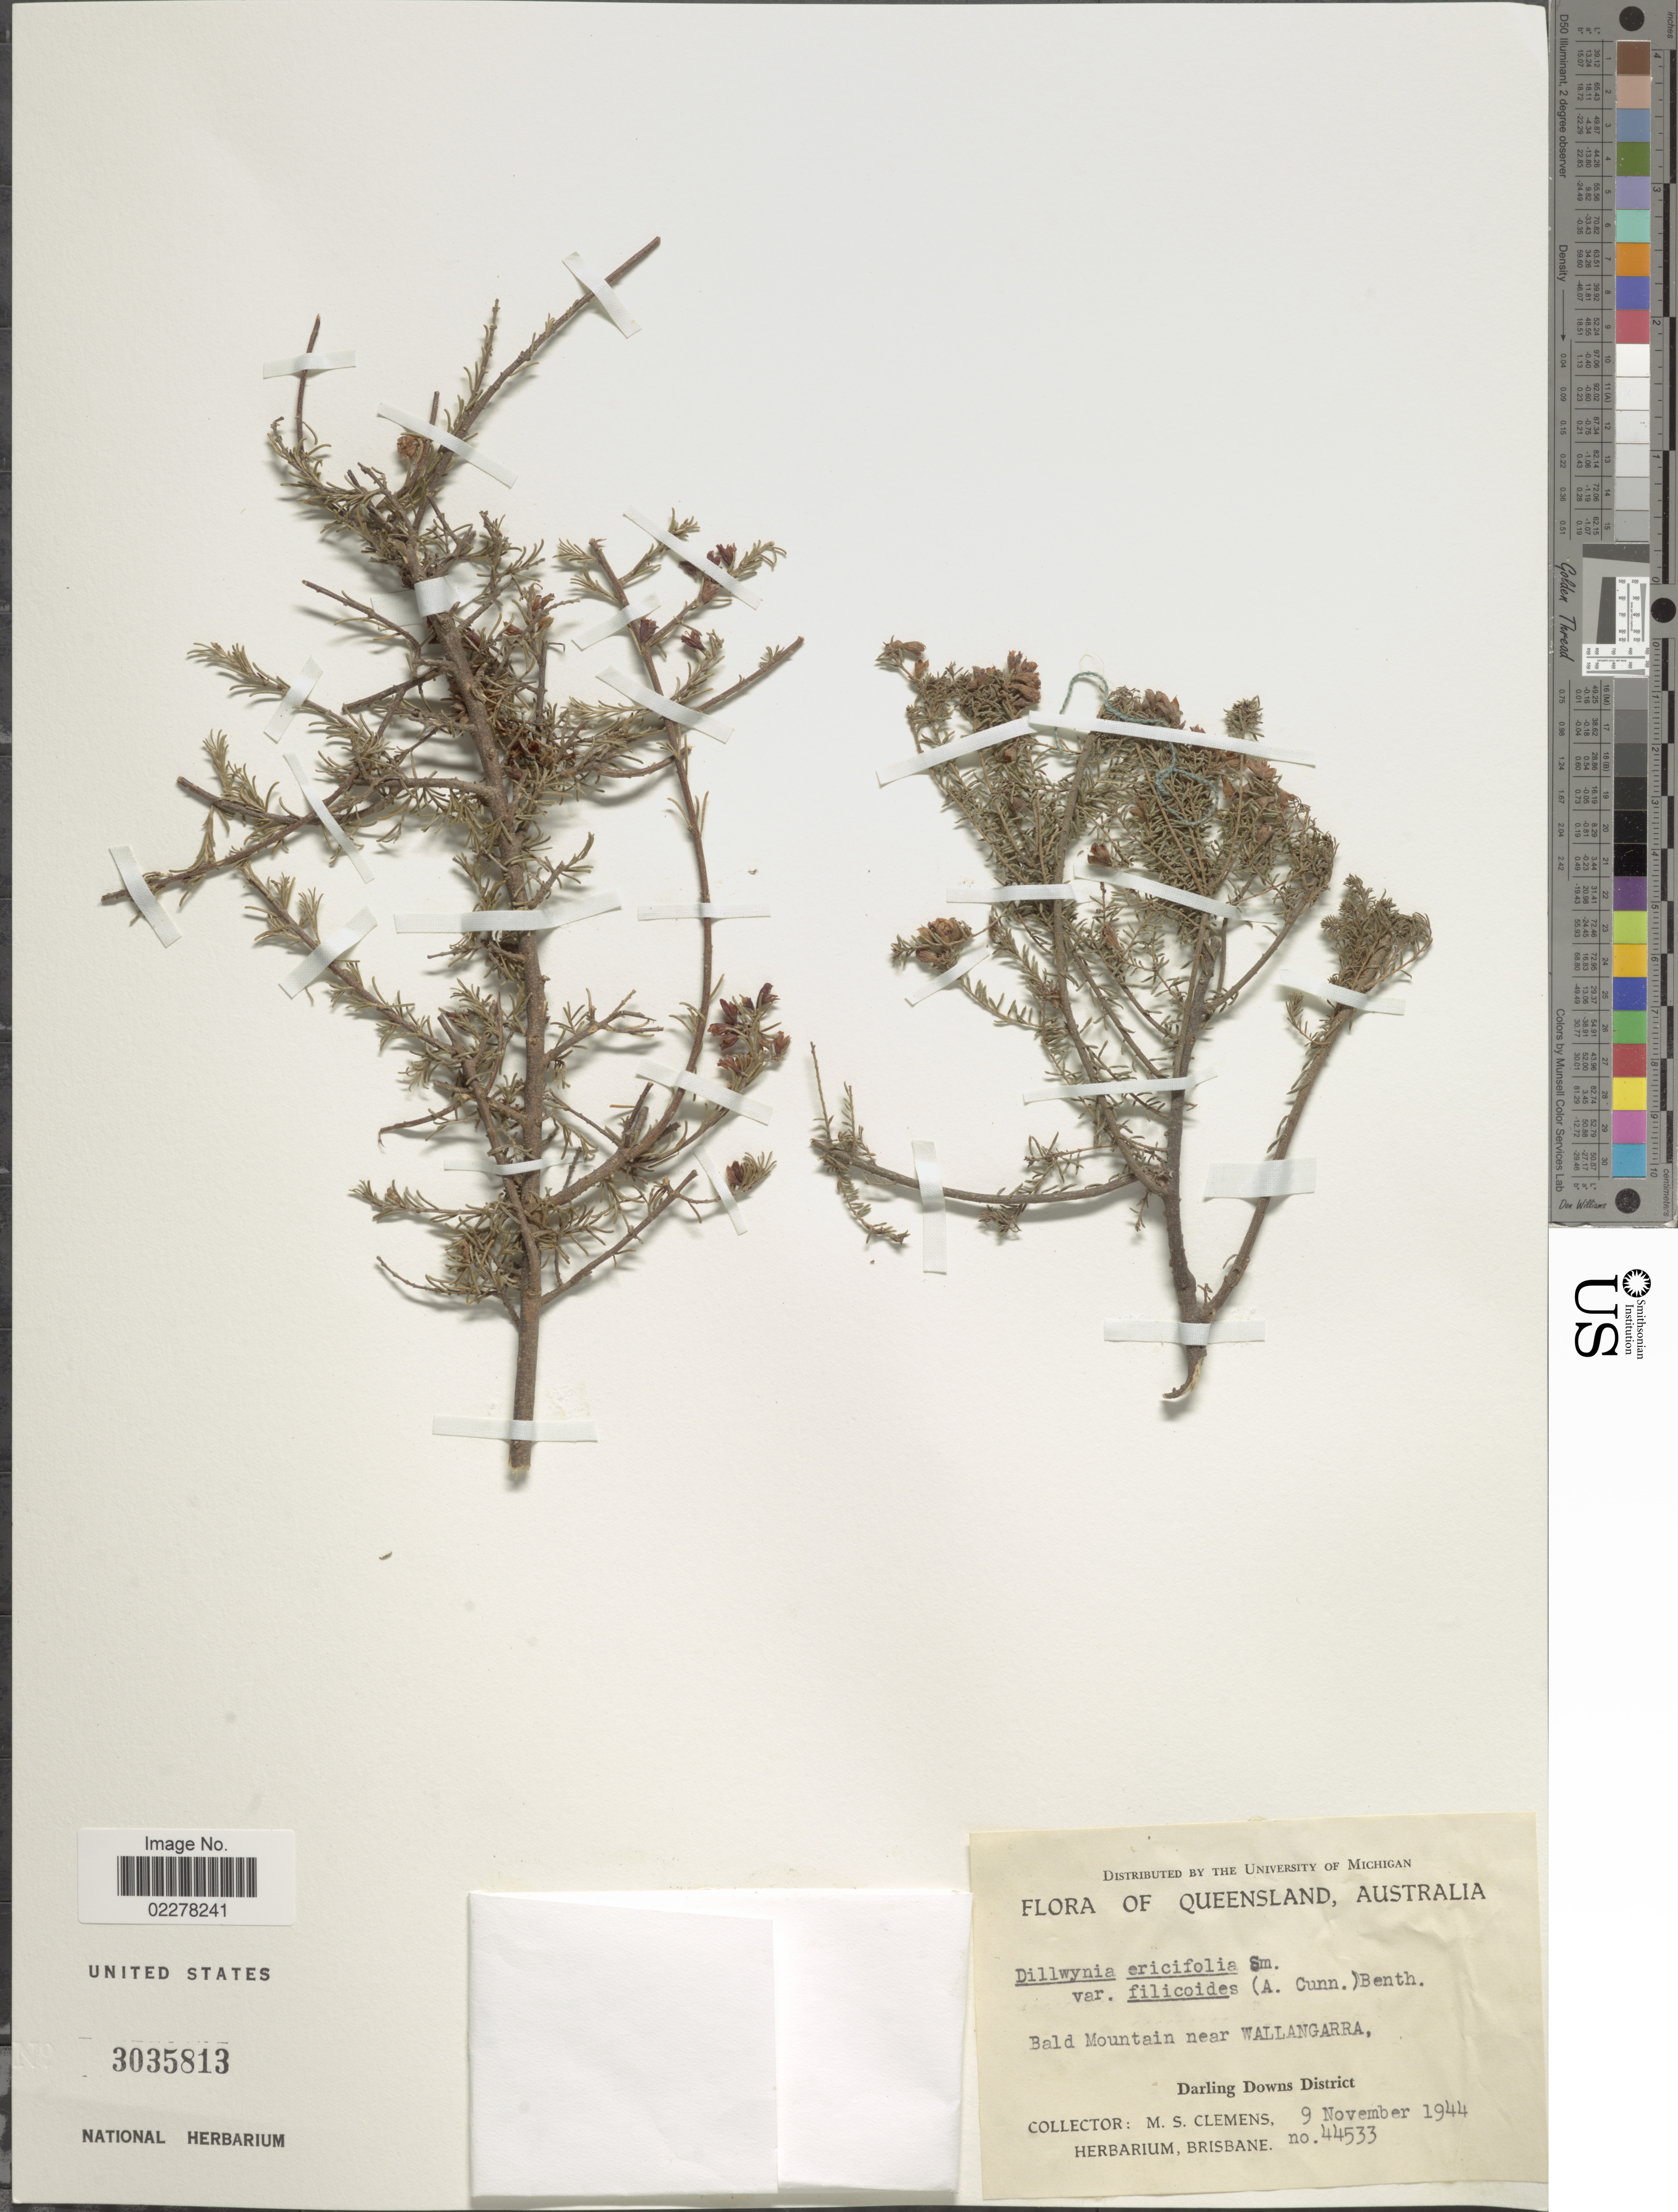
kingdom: Plantae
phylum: Tracheophyta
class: Magnoliopsida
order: Fabales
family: Fabaceae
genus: Dillwynia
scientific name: Dillwynia ericifolia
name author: Sm.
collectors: M. S. Clemens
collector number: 44533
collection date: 1944-11-09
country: Australia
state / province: Queensland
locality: Bald Mountain near Wallangarra, Darling Downs District.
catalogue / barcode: US 3035813